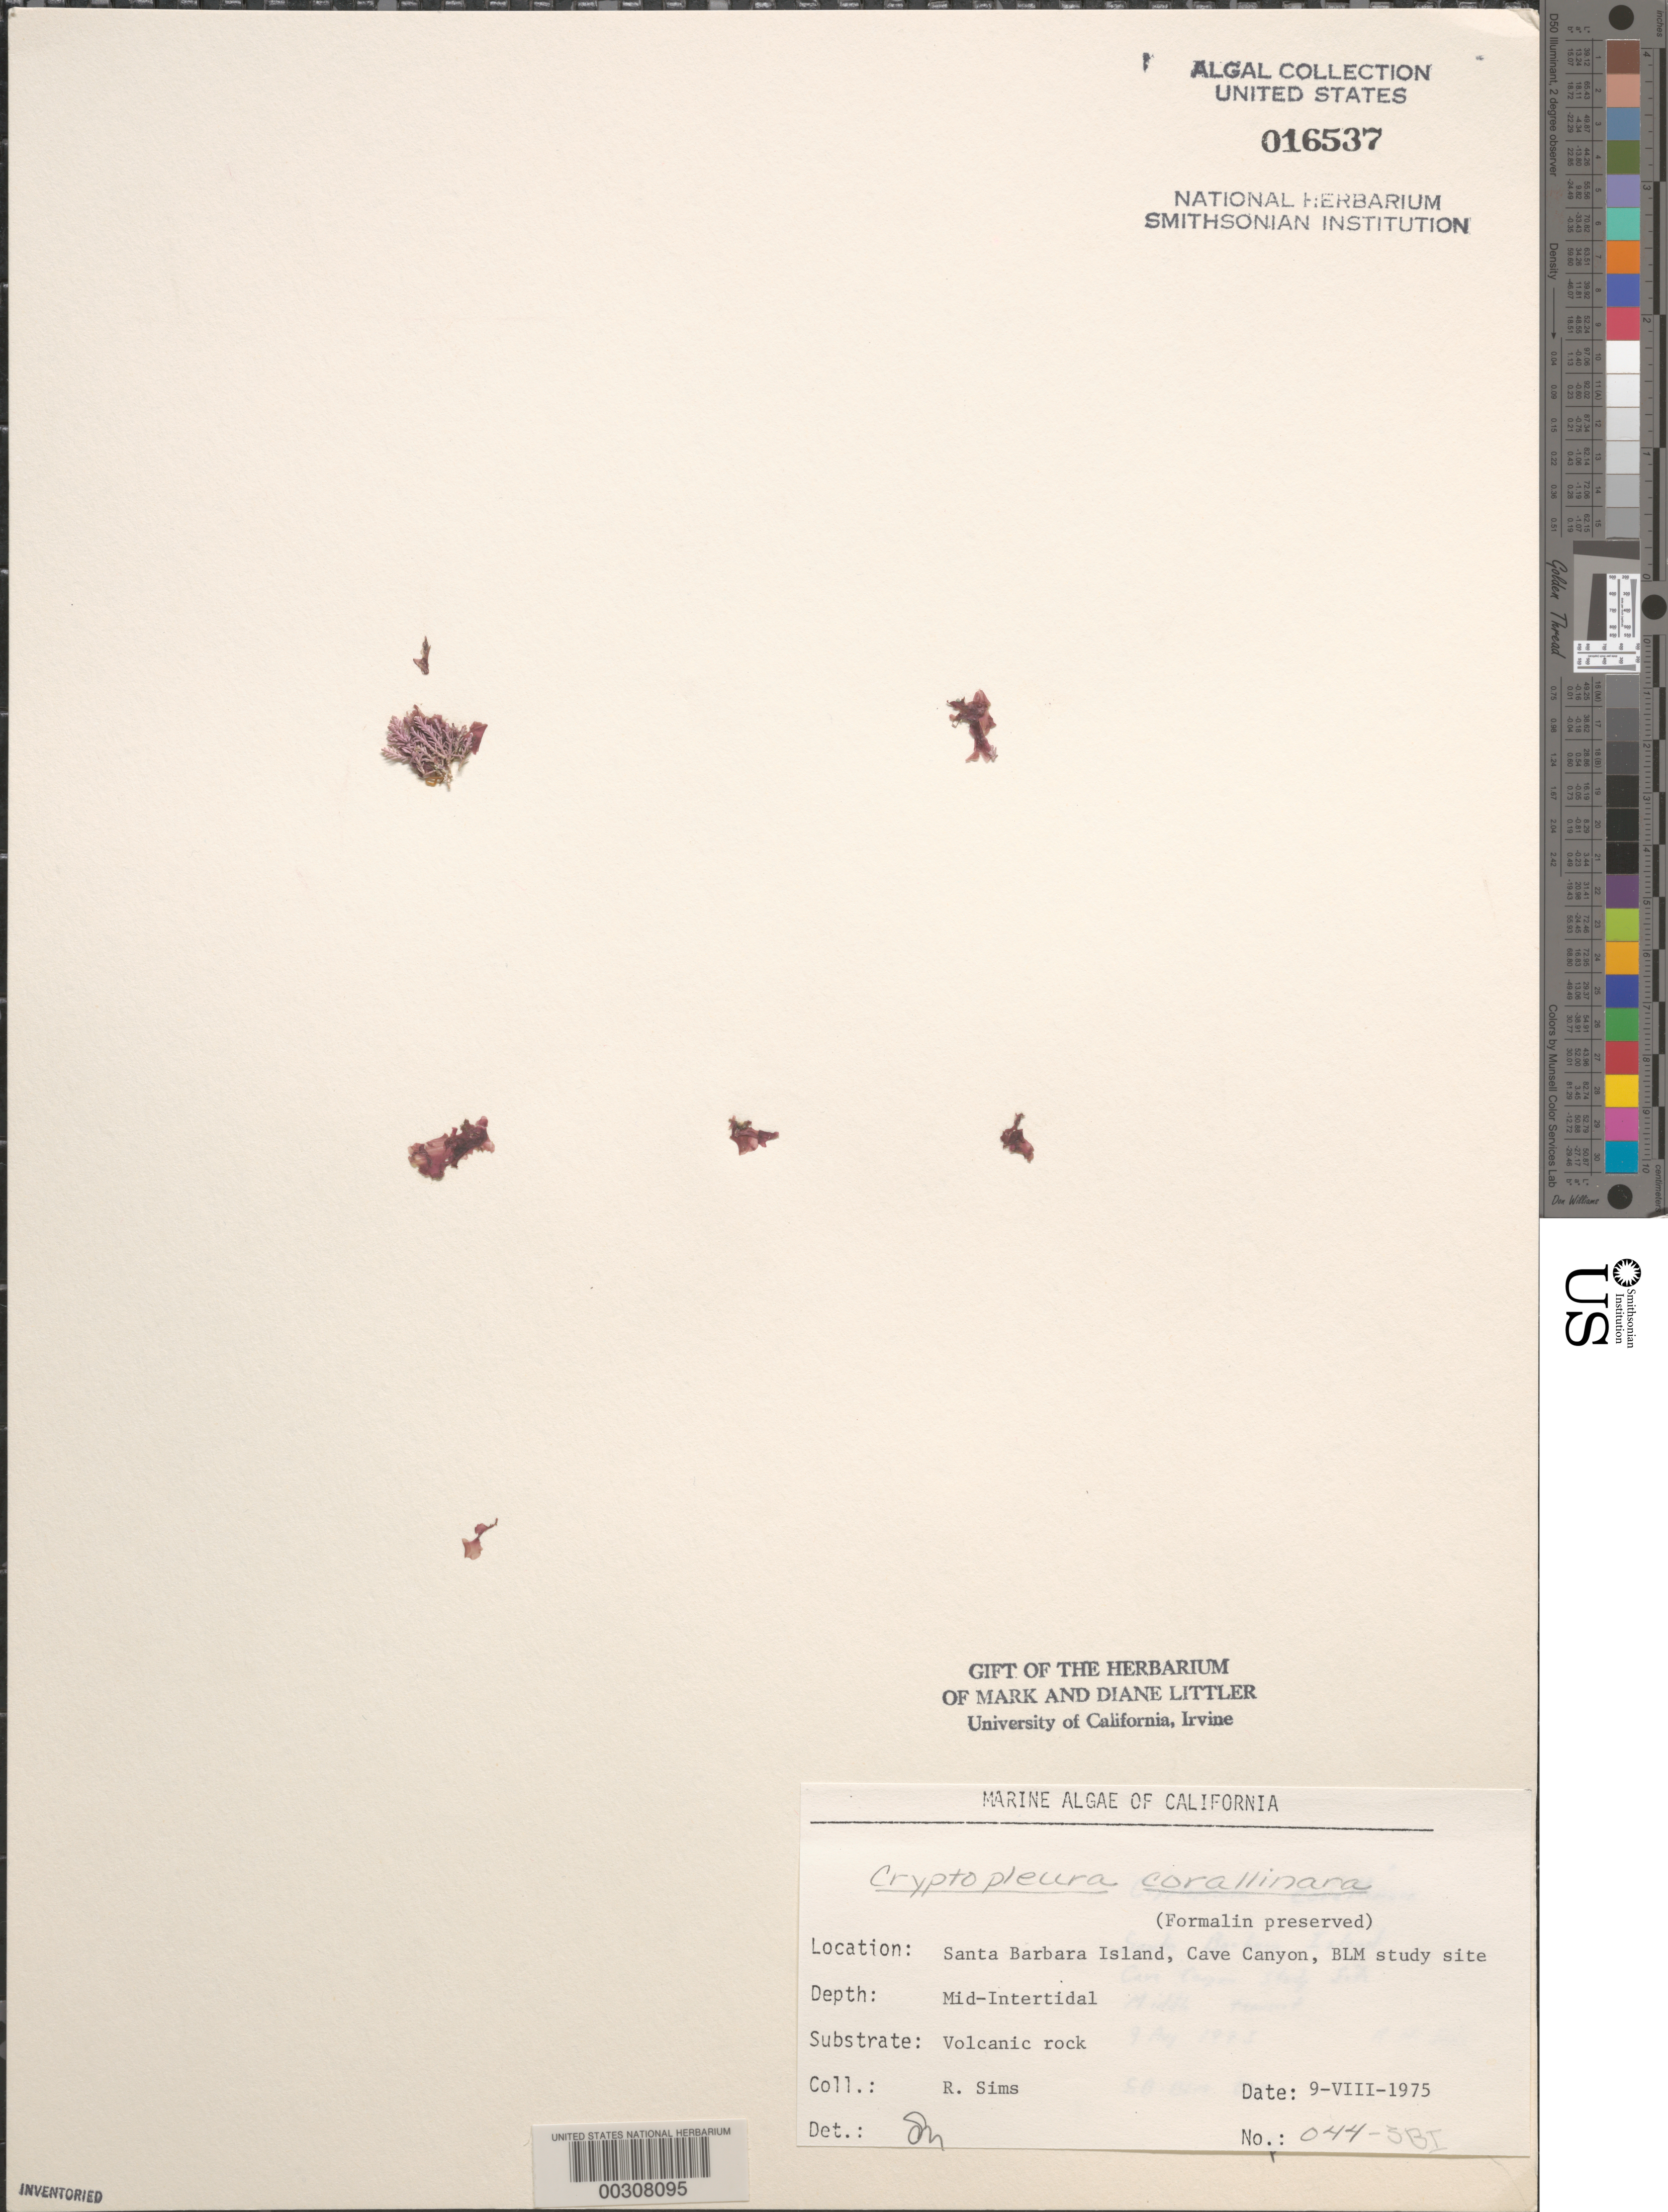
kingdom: Plantae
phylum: Rhodophyta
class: Florideophyceae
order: Ceramiales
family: Delesseriaceae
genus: Cryptopleura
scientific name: Cryptopleura corallinara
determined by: Murray, S. N.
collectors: R. H. Sims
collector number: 044-sbi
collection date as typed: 09 Aug 1975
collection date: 1975-08-09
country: United States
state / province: California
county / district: Santa Barbara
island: Santa Barbara Island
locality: Cave Canyon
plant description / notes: BLM-SOCALBIGHT Rocky Intertidal Survey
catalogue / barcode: US 16537